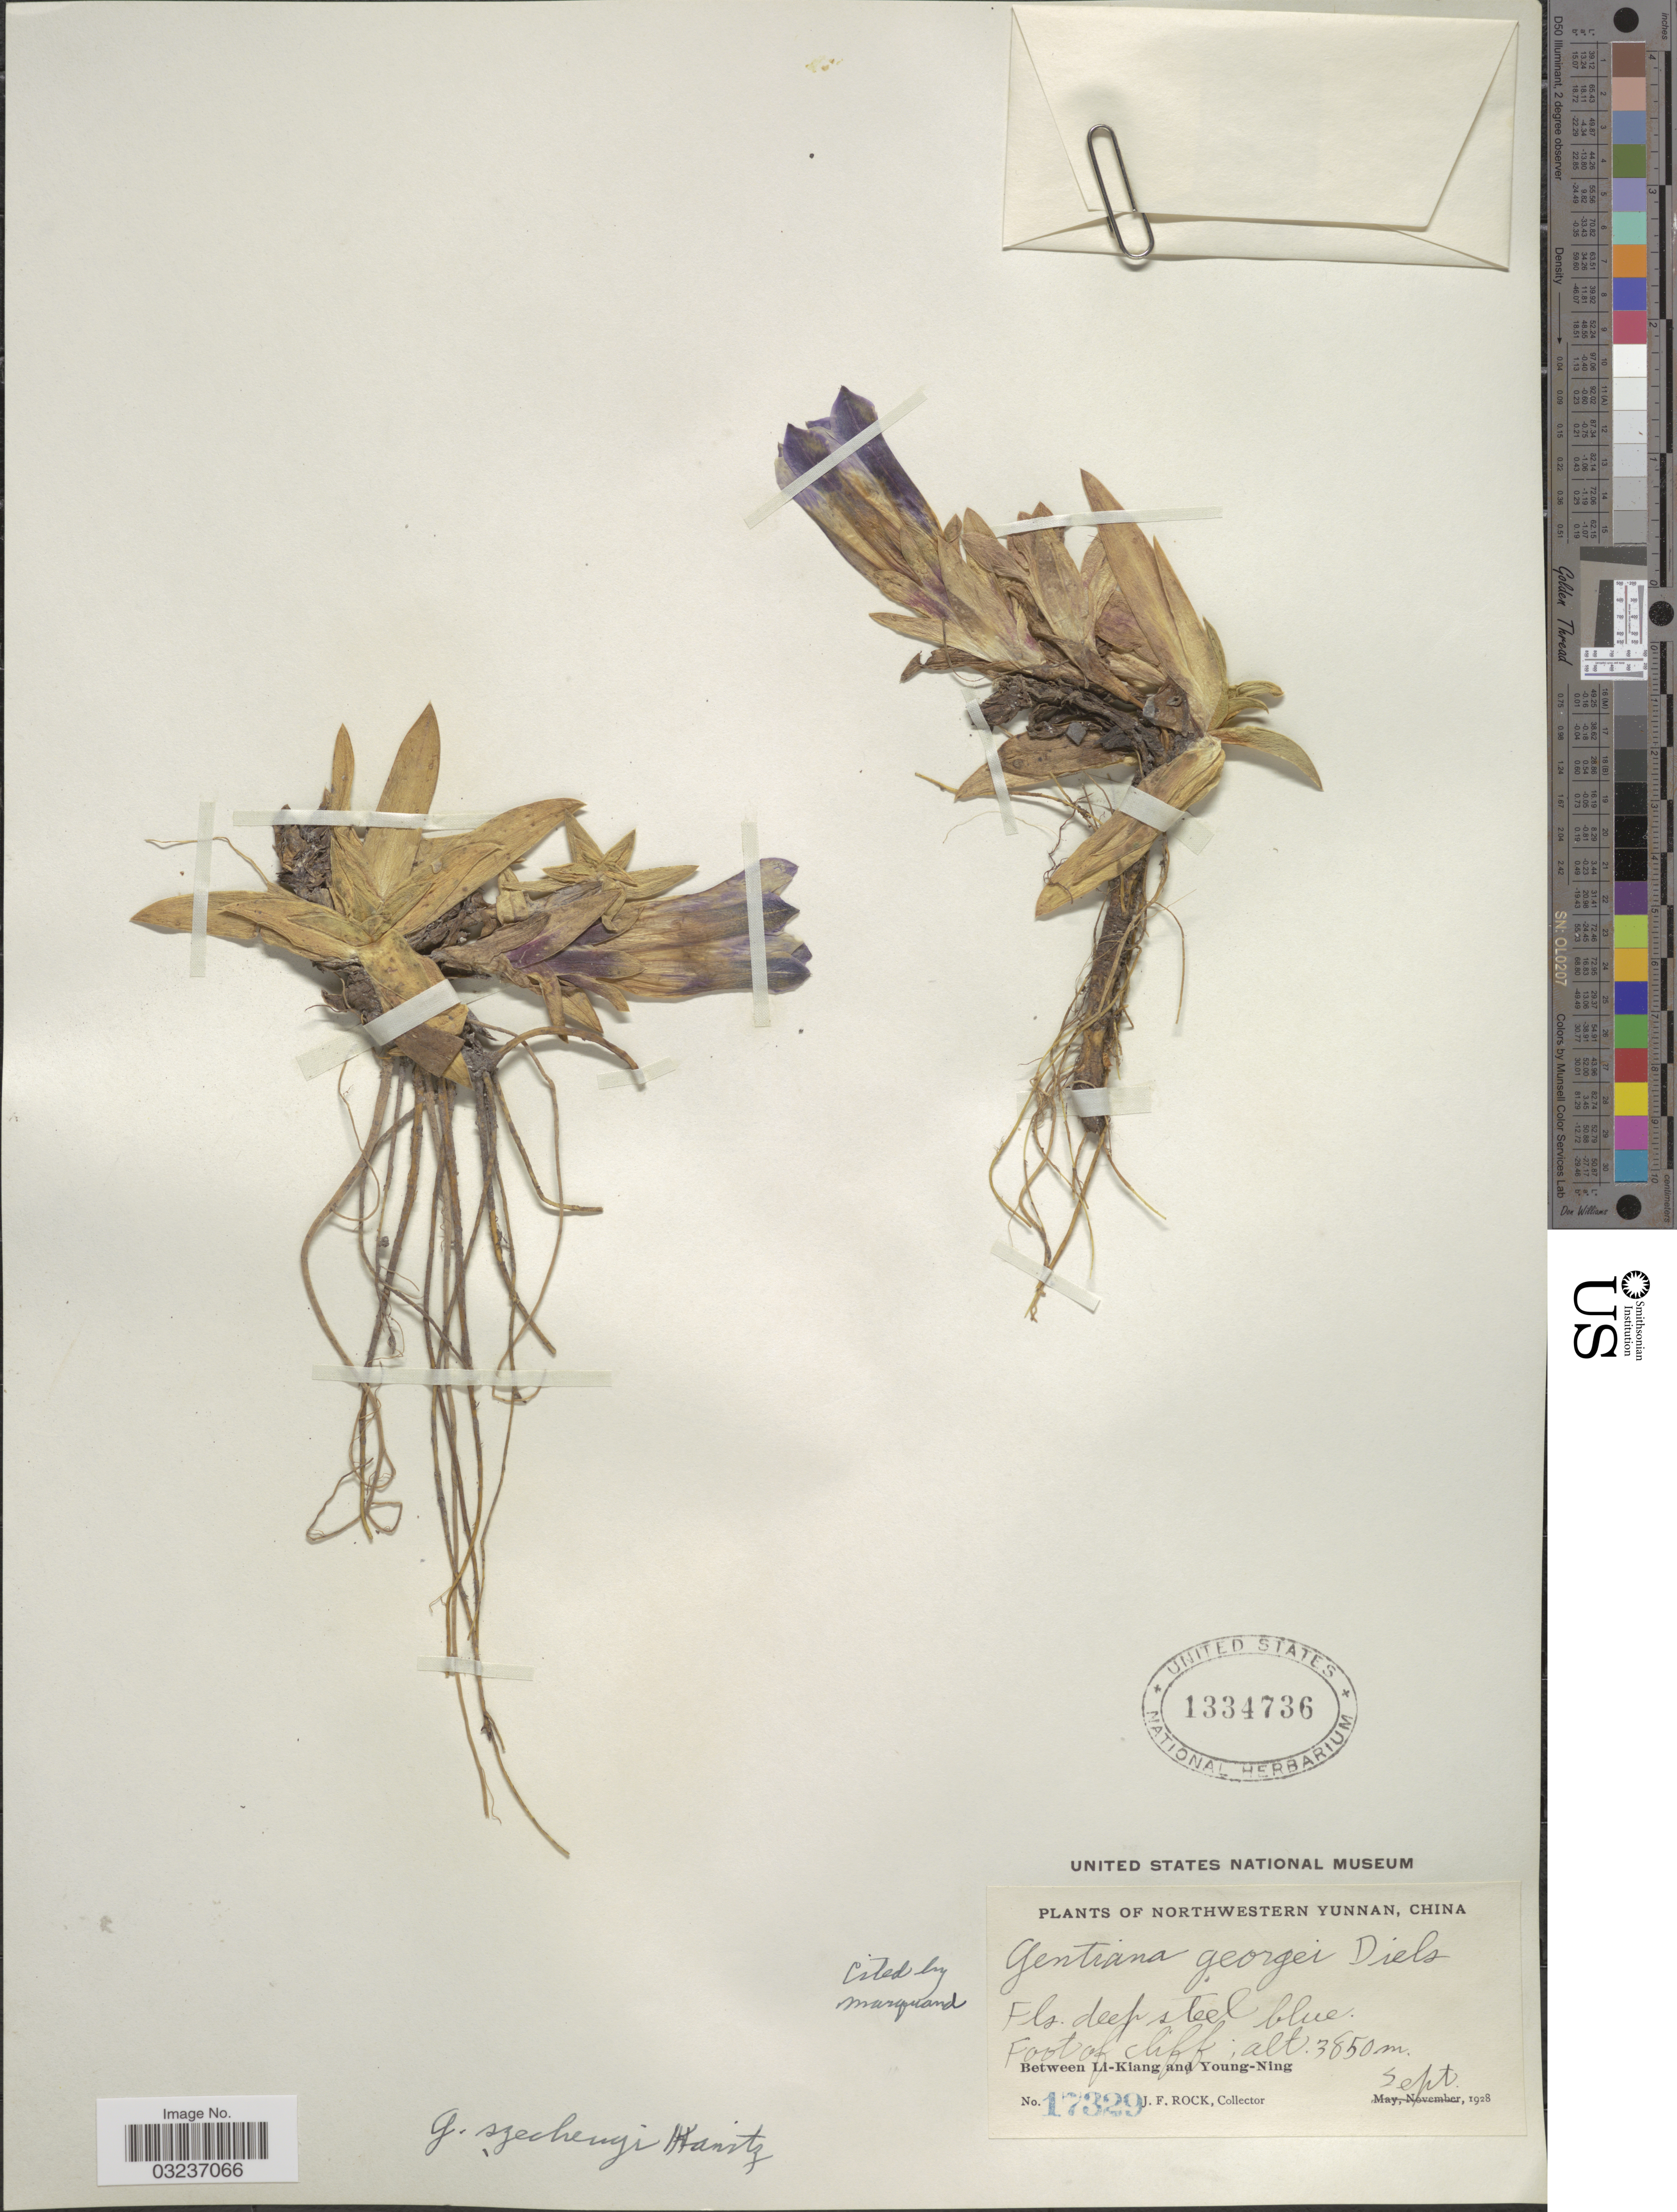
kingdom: Plantae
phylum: Tracheophyta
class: Magnoliopsida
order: Gentianales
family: Gentianaceae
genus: Gentiana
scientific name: Gentiana szechenyii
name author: Kanitz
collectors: J. Rock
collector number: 17329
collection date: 1928-09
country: China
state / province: Yunnan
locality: Northwestern Yunnan, China, Between Li-Kiang and Young-Ning.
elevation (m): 3850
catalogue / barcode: US 1334736